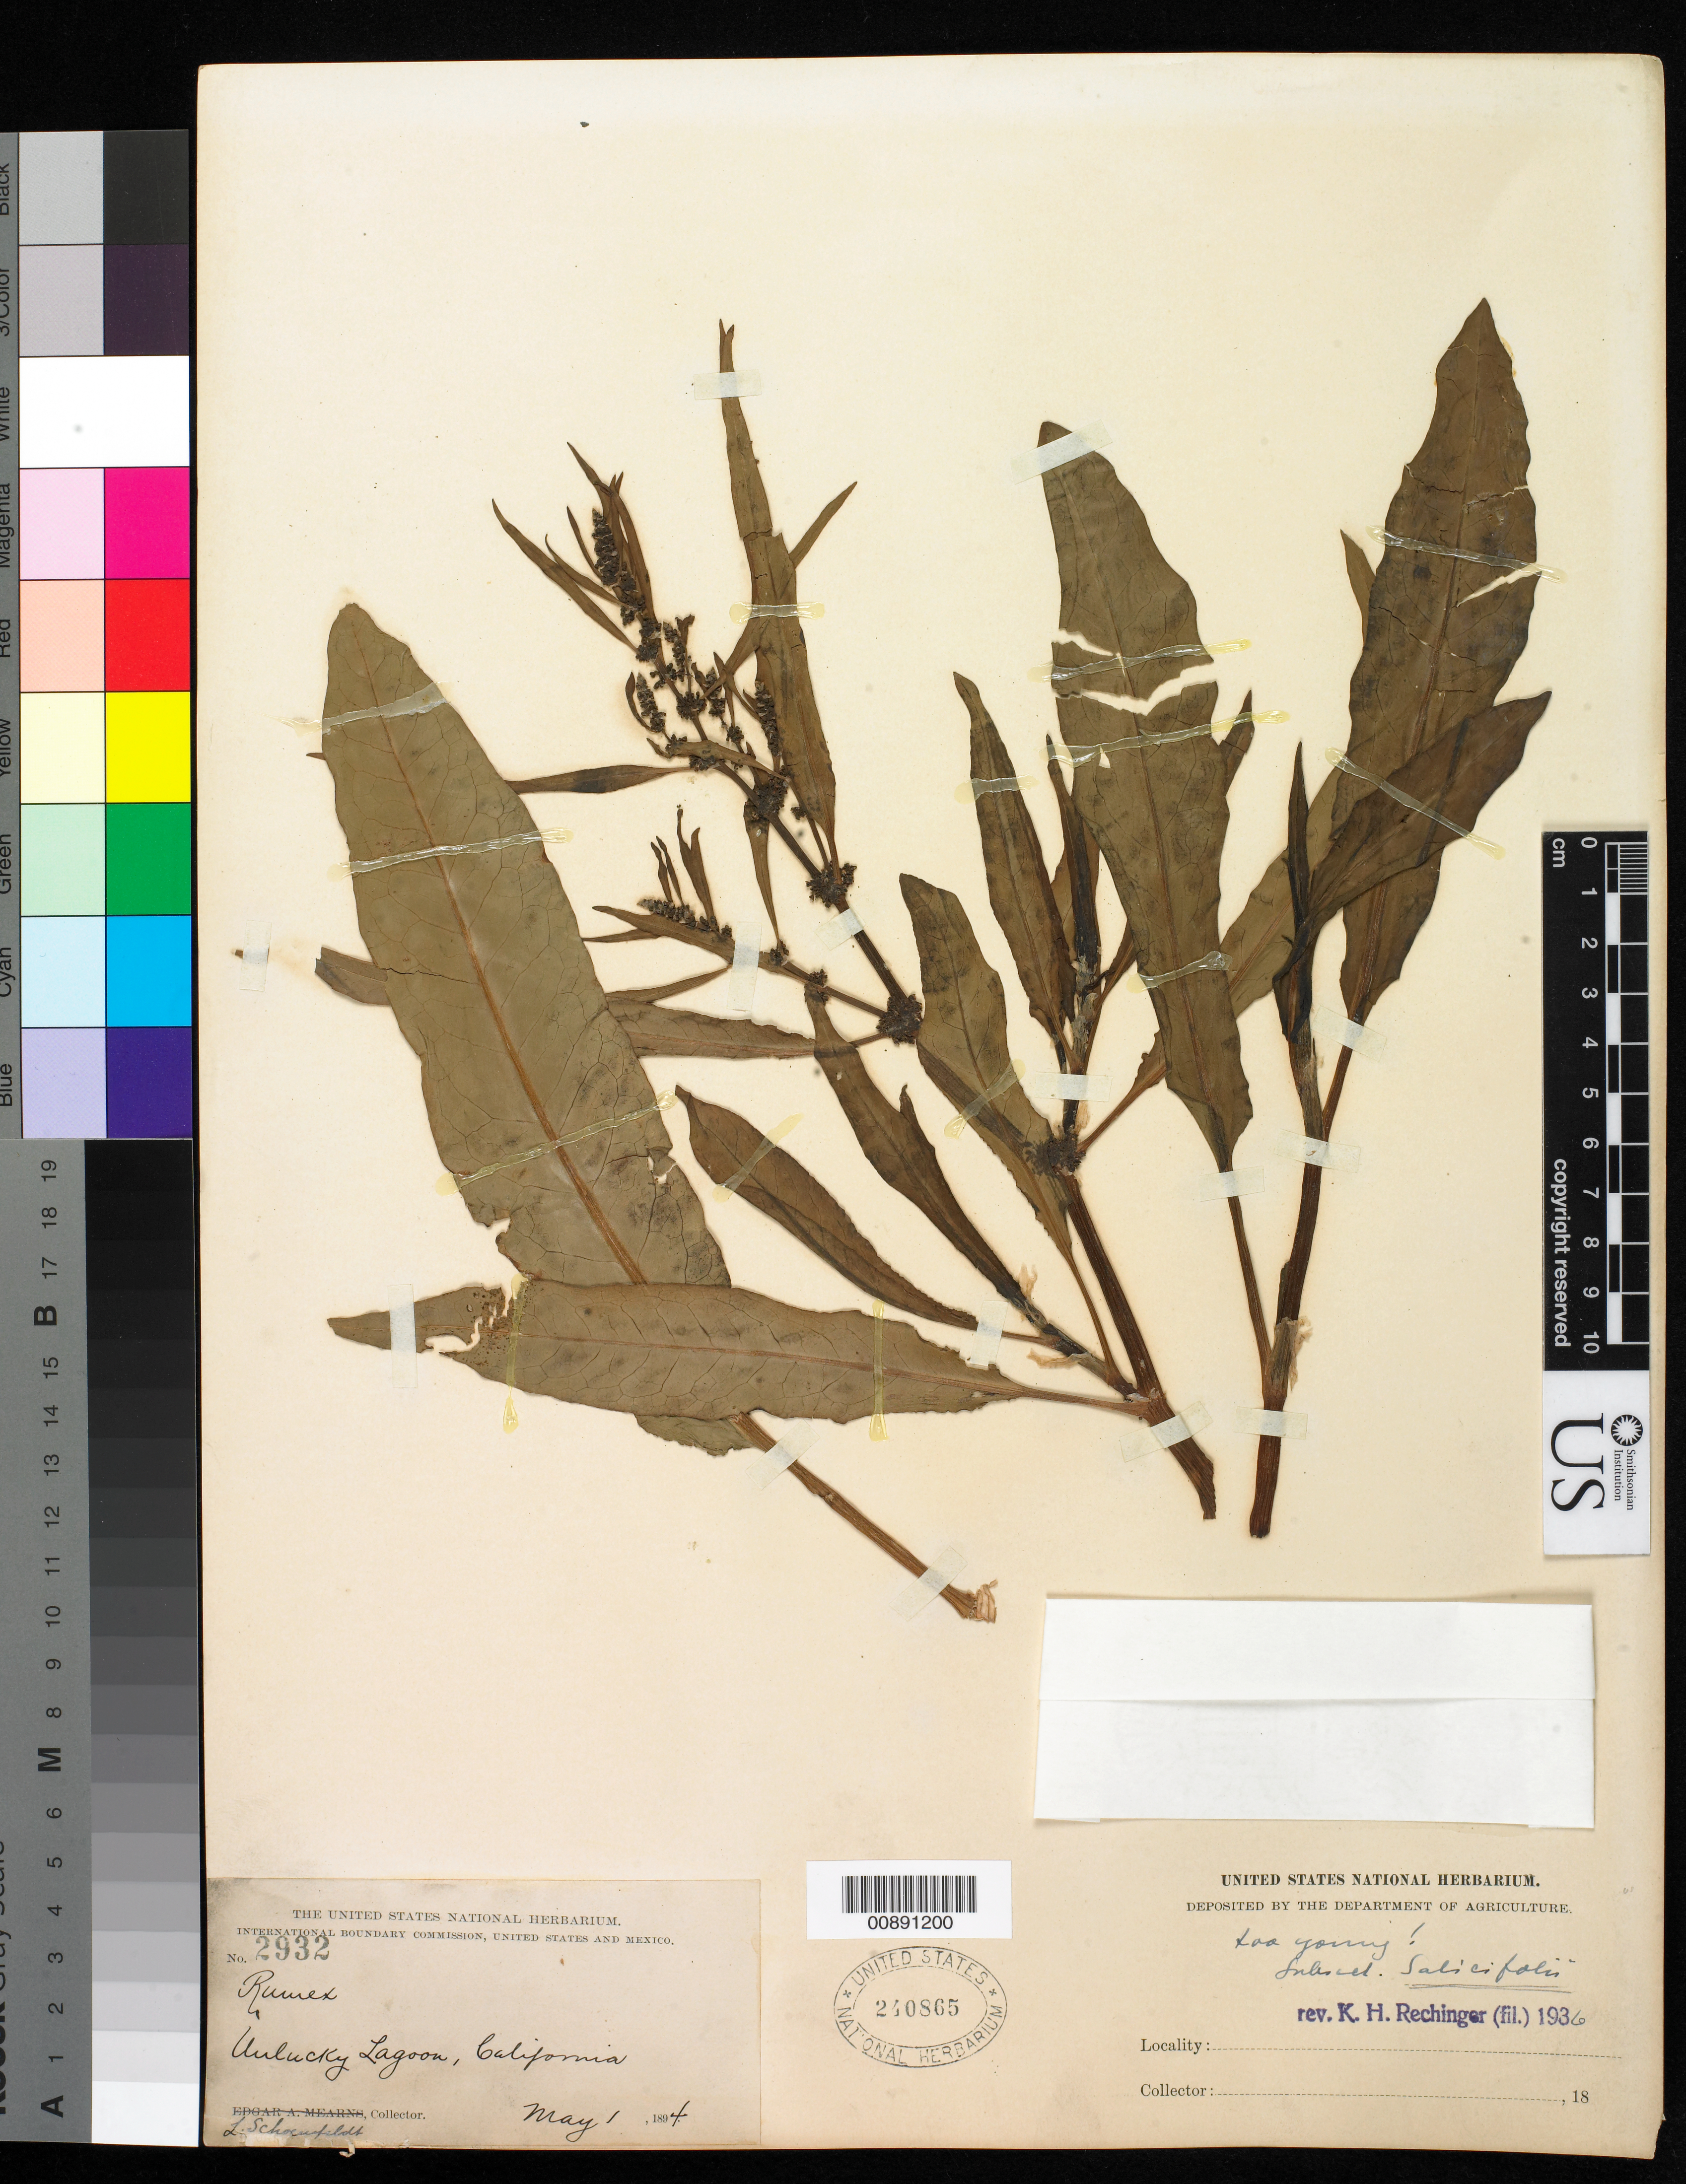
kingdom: Plantae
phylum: Tracheophyta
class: Magnoliopsida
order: Caryophyllales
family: Polygonaceae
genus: Rumex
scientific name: Rumex salicifolius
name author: Weinm.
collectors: L. Schoenfeldt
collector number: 2932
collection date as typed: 01 May 1894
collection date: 1894-05-01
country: United States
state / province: California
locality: Unlucky Lagoon, California.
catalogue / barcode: US 240865